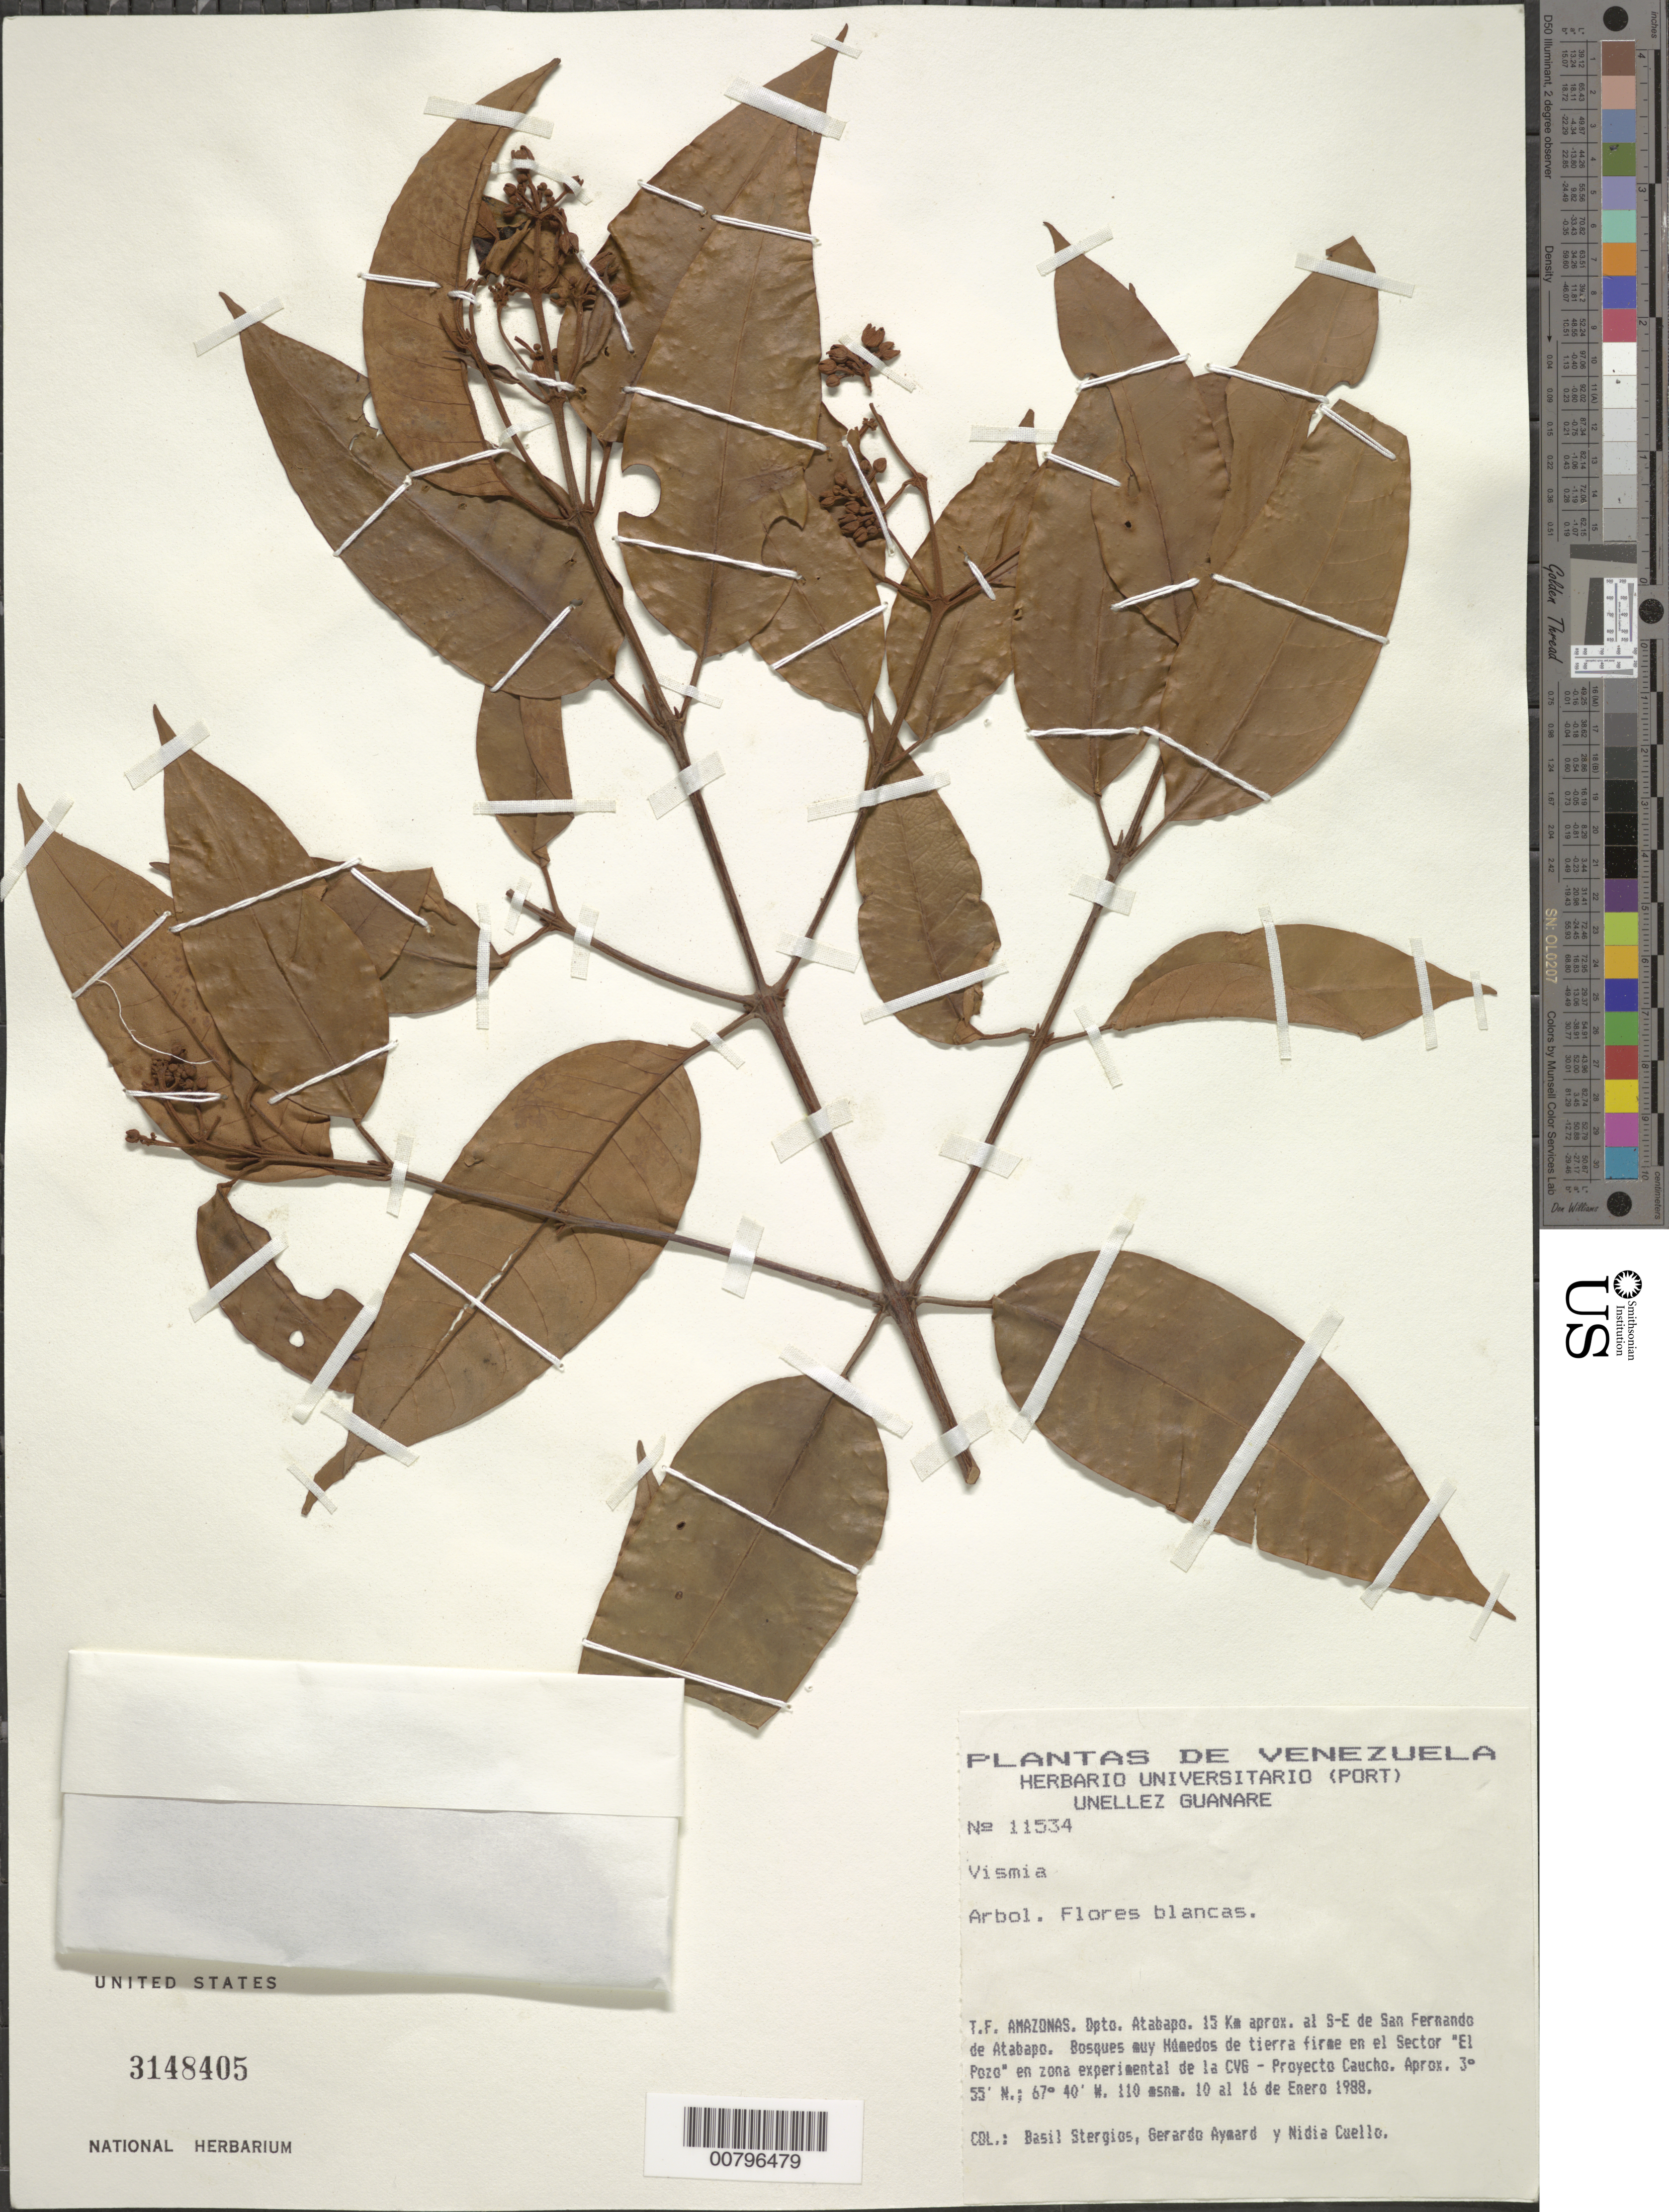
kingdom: Plantae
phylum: Tracheophyta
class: Magnoliopsida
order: Malpighiales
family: Hypericaceae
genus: Vismia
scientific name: Vismia sp.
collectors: B. G. Stergios, G. A. Aymard & N. L. Cuello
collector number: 11534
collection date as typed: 10-Jan-88 to 16-Jan-88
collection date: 1988-01-10/1988-01-16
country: Venezuela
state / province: Amazonas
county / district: Atabapo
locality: San Fernando de Atabapo, 15 km al SE, en el sector "El Pozo"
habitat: Bosques muy humedos de tierra firme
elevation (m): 110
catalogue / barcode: US 3148405